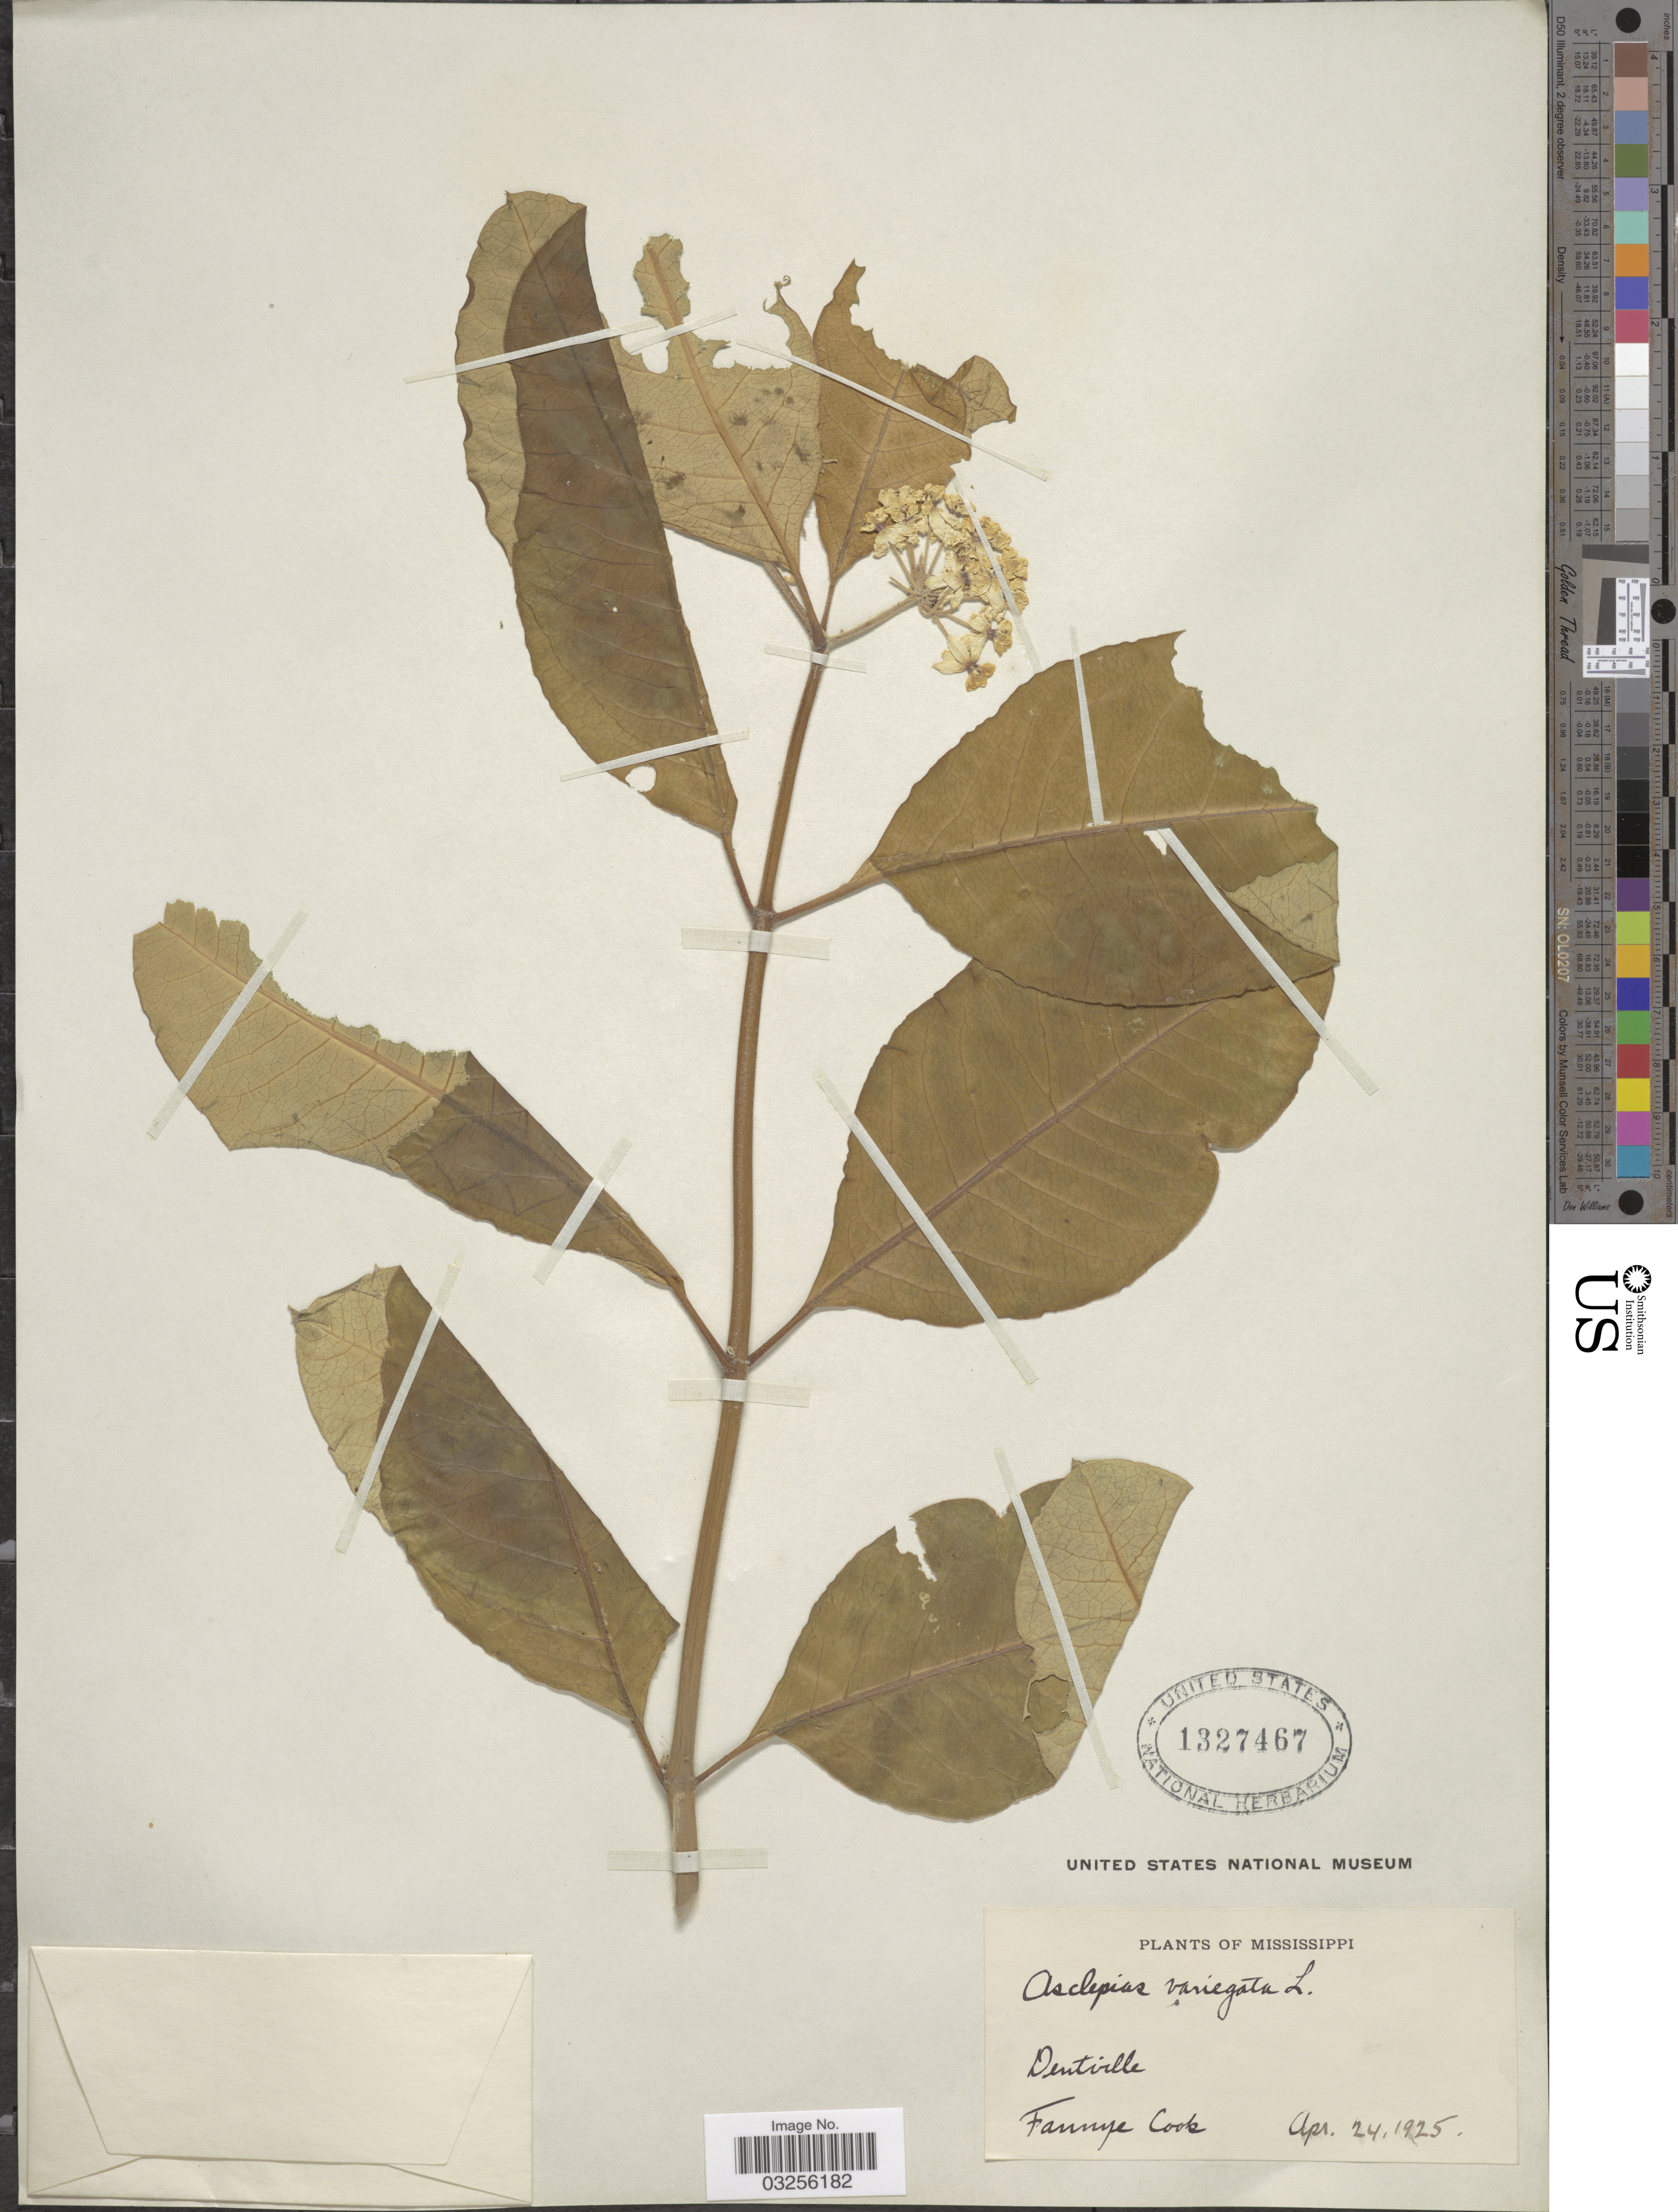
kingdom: Plantae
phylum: Tracheophyta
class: Magnoliopsida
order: Gentianales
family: Apocynaceae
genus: Asclepias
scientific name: Asclepias variegata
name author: L.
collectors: F. A. Cook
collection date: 1925-04-24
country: United States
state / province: Mississippi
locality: Dentville.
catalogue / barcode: US 1327467